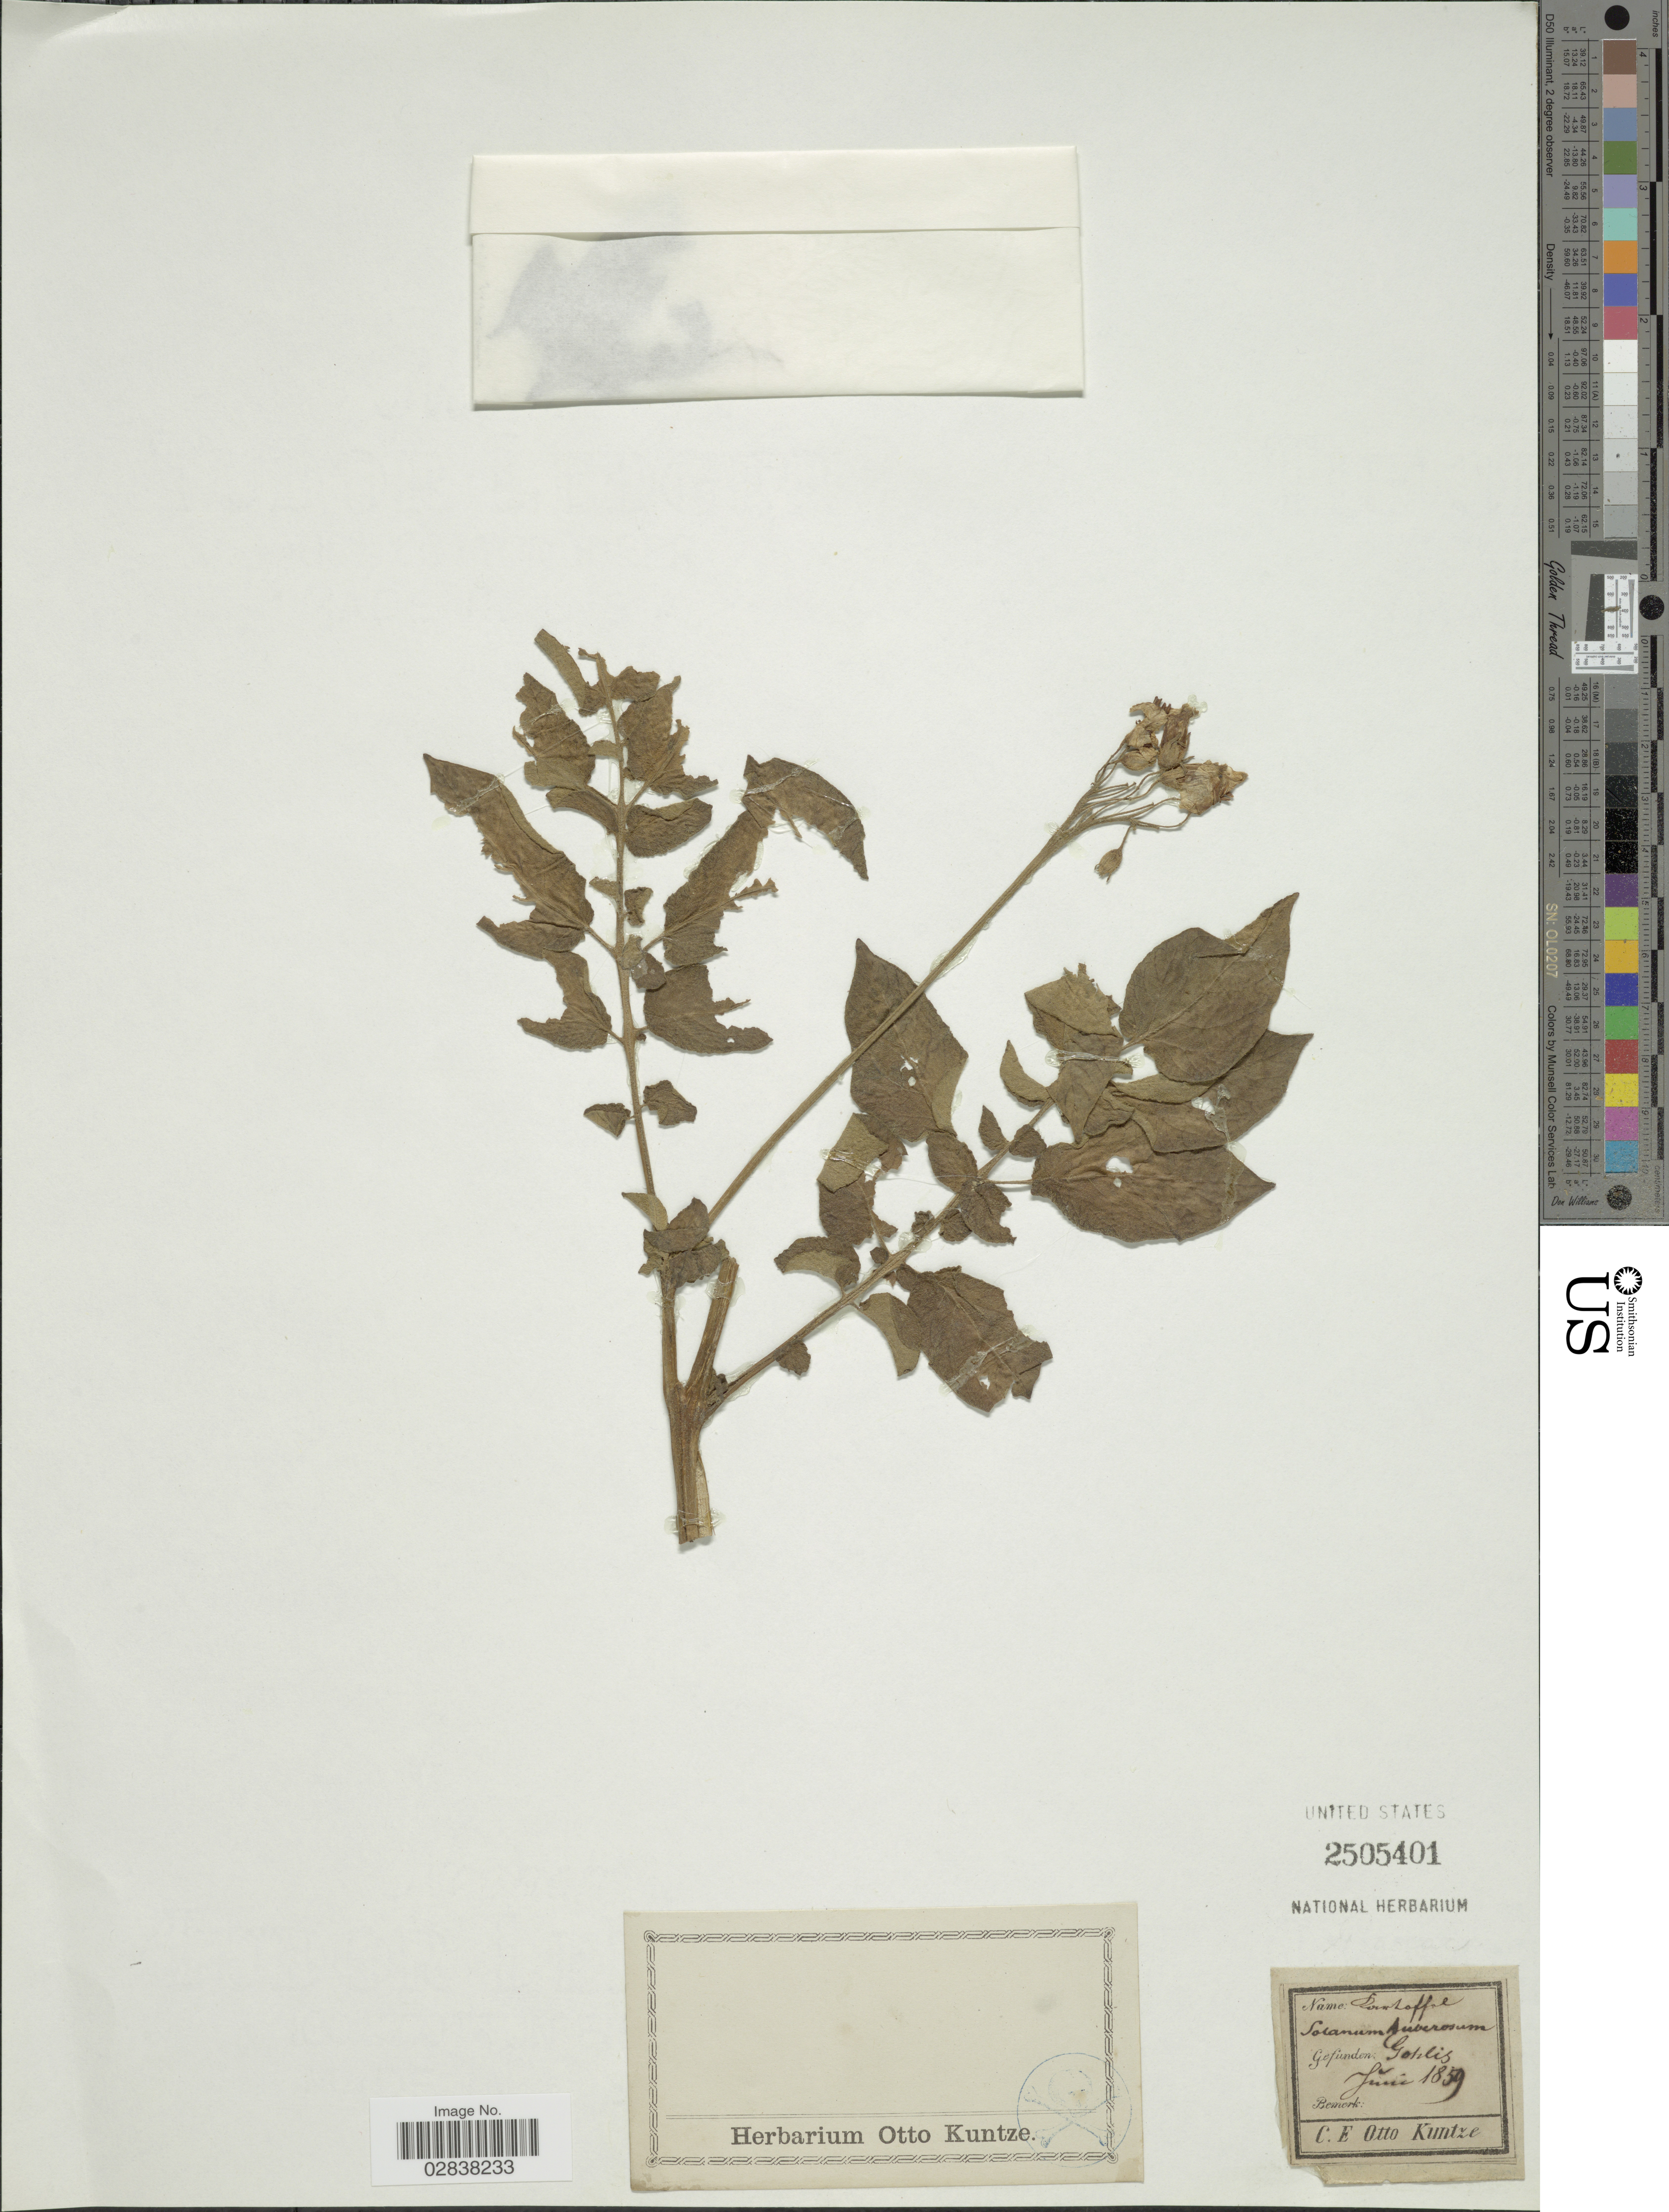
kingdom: Plantae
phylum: Tracheophyta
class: Magnoliopsida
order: Solanales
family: Solanaceae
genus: Solanum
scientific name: Solanum tuberosum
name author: L.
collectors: C.E.O. Kuntze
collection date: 1859-06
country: Germany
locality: Gohlis.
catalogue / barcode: US 2505401